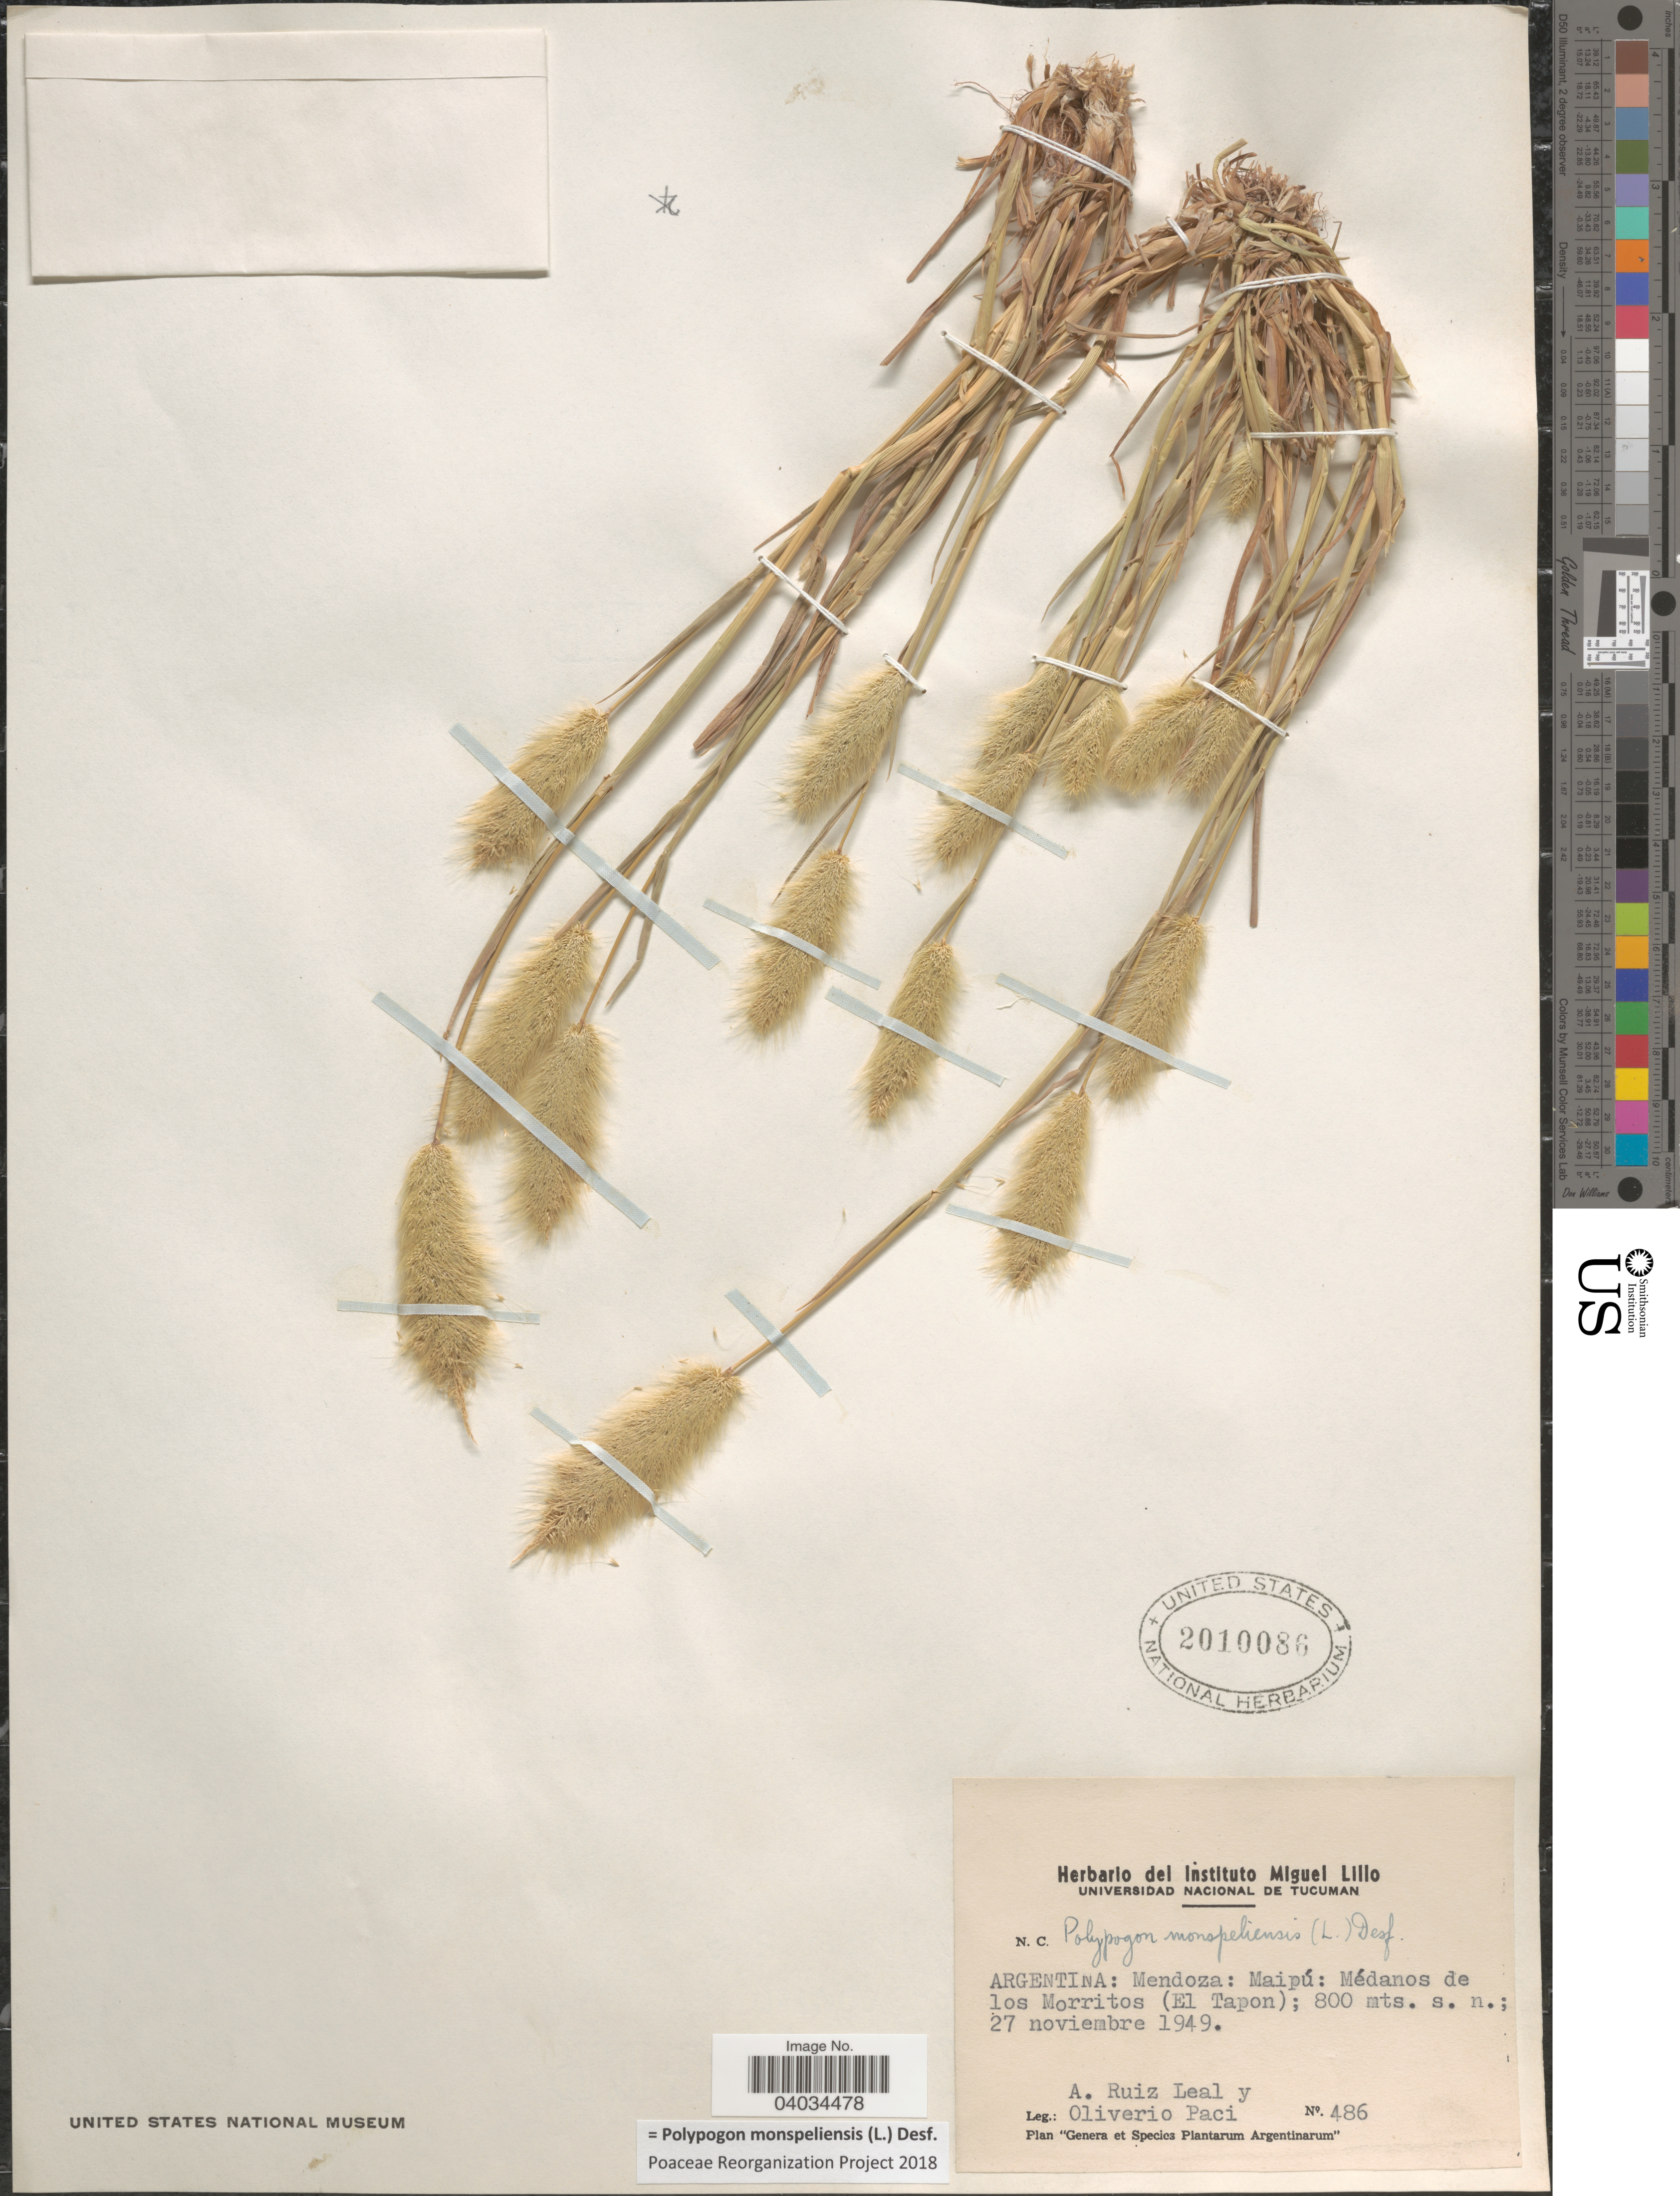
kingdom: Plantae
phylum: Tracheophyta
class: Liliopsida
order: Poales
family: Poaceae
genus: Polypogon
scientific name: Polypogon monspeliensis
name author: (L.) Desf.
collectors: A. R. Leal & O. Paci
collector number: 486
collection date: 1949-11-27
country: Argentina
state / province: Mendoza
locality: Maipú: Médanos de los Morritos (El Tapon).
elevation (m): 800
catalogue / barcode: US 2010086